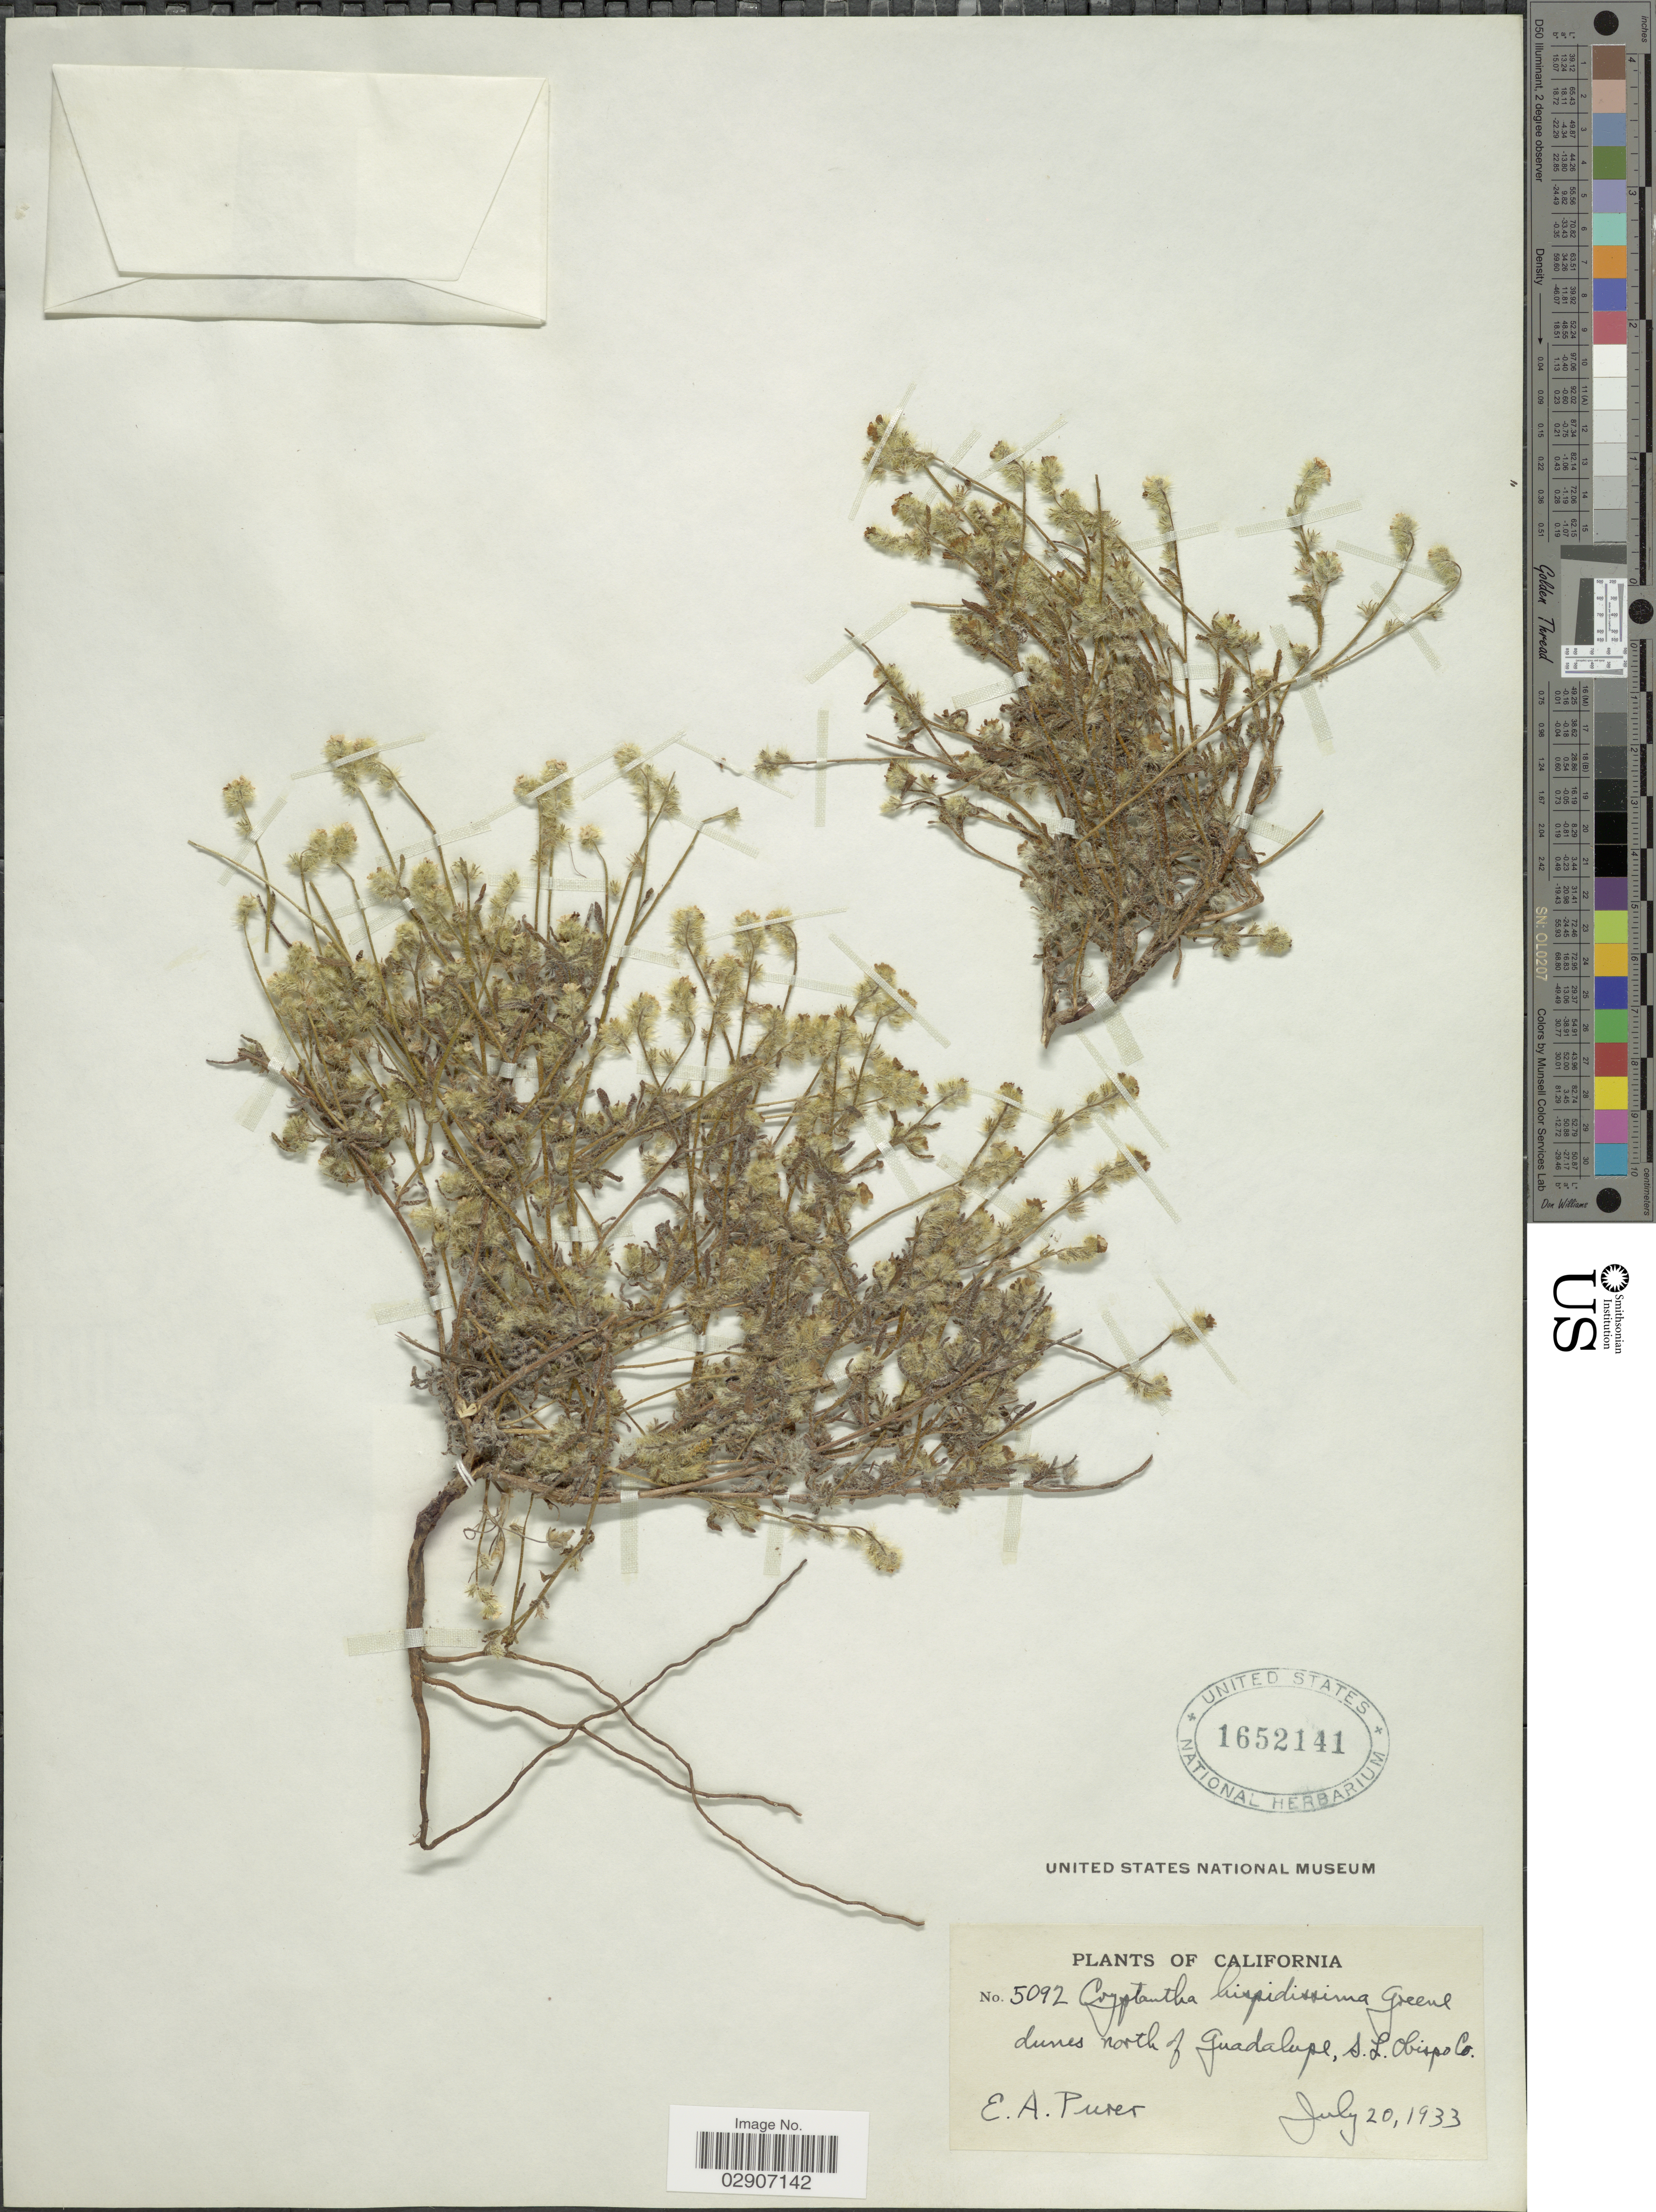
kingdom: Plantae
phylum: Tracheophyta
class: Magnoliopsida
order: Boraginales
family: Boraginaceae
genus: Cryptantha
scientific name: Cryptantha clevelandii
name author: Greene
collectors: E. Purer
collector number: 5092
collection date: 1933-07-20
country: United States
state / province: California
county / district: San Luis Obispo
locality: Dunes north of Guadalupe, S. L. Obispo Co.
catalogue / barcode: US 1652141